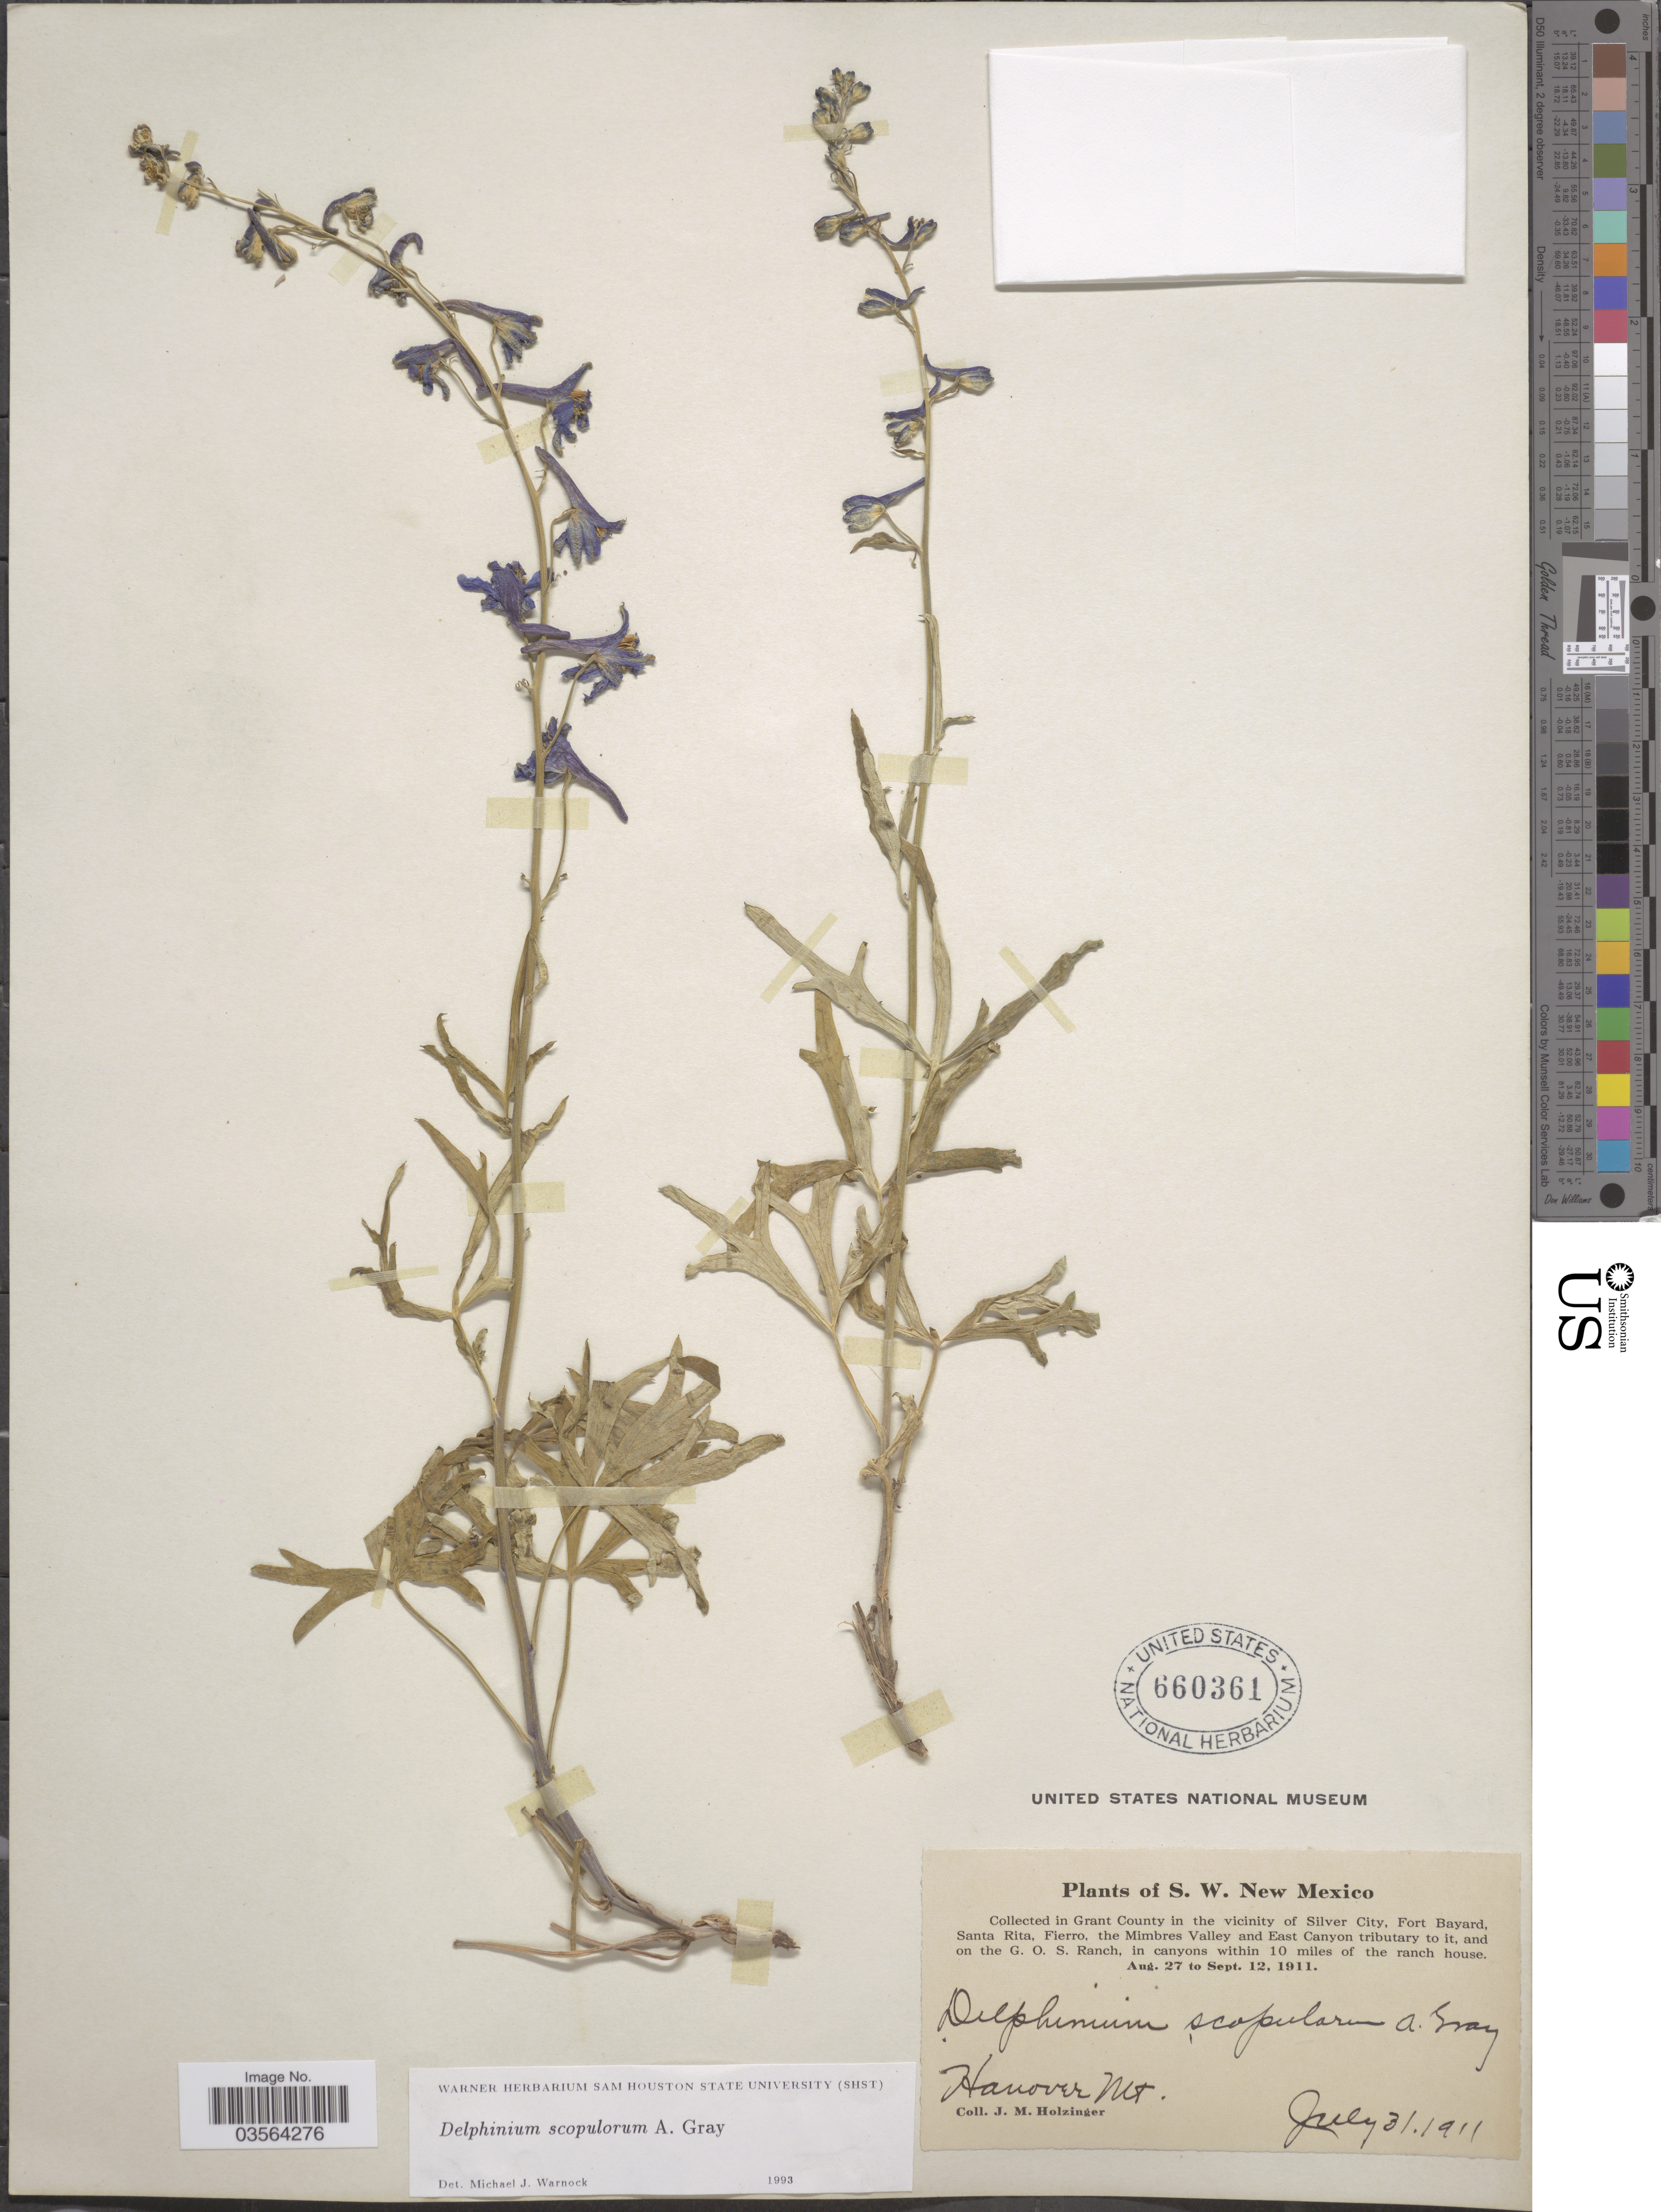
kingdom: Plantae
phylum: Tracheophyta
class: Magnoliopsida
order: Ranunculales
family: Ranunculaceae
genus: Delphinium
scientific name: Delphinium scopulorum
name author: A. Gray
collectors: J. M. Holzinger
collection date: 1911-07-31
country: United States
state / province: New Mexico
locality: S.W. New Mexico. In Grant County in the vicinity of Silver City, Fort Bayard, Santa Rita, Fierro, the Mimbres Valley and East Canyon tributary to it, and the G. O. S. Ranch, in canyons within 10 miles of the ranch house. Hanover Mt.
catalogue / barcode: US 660361